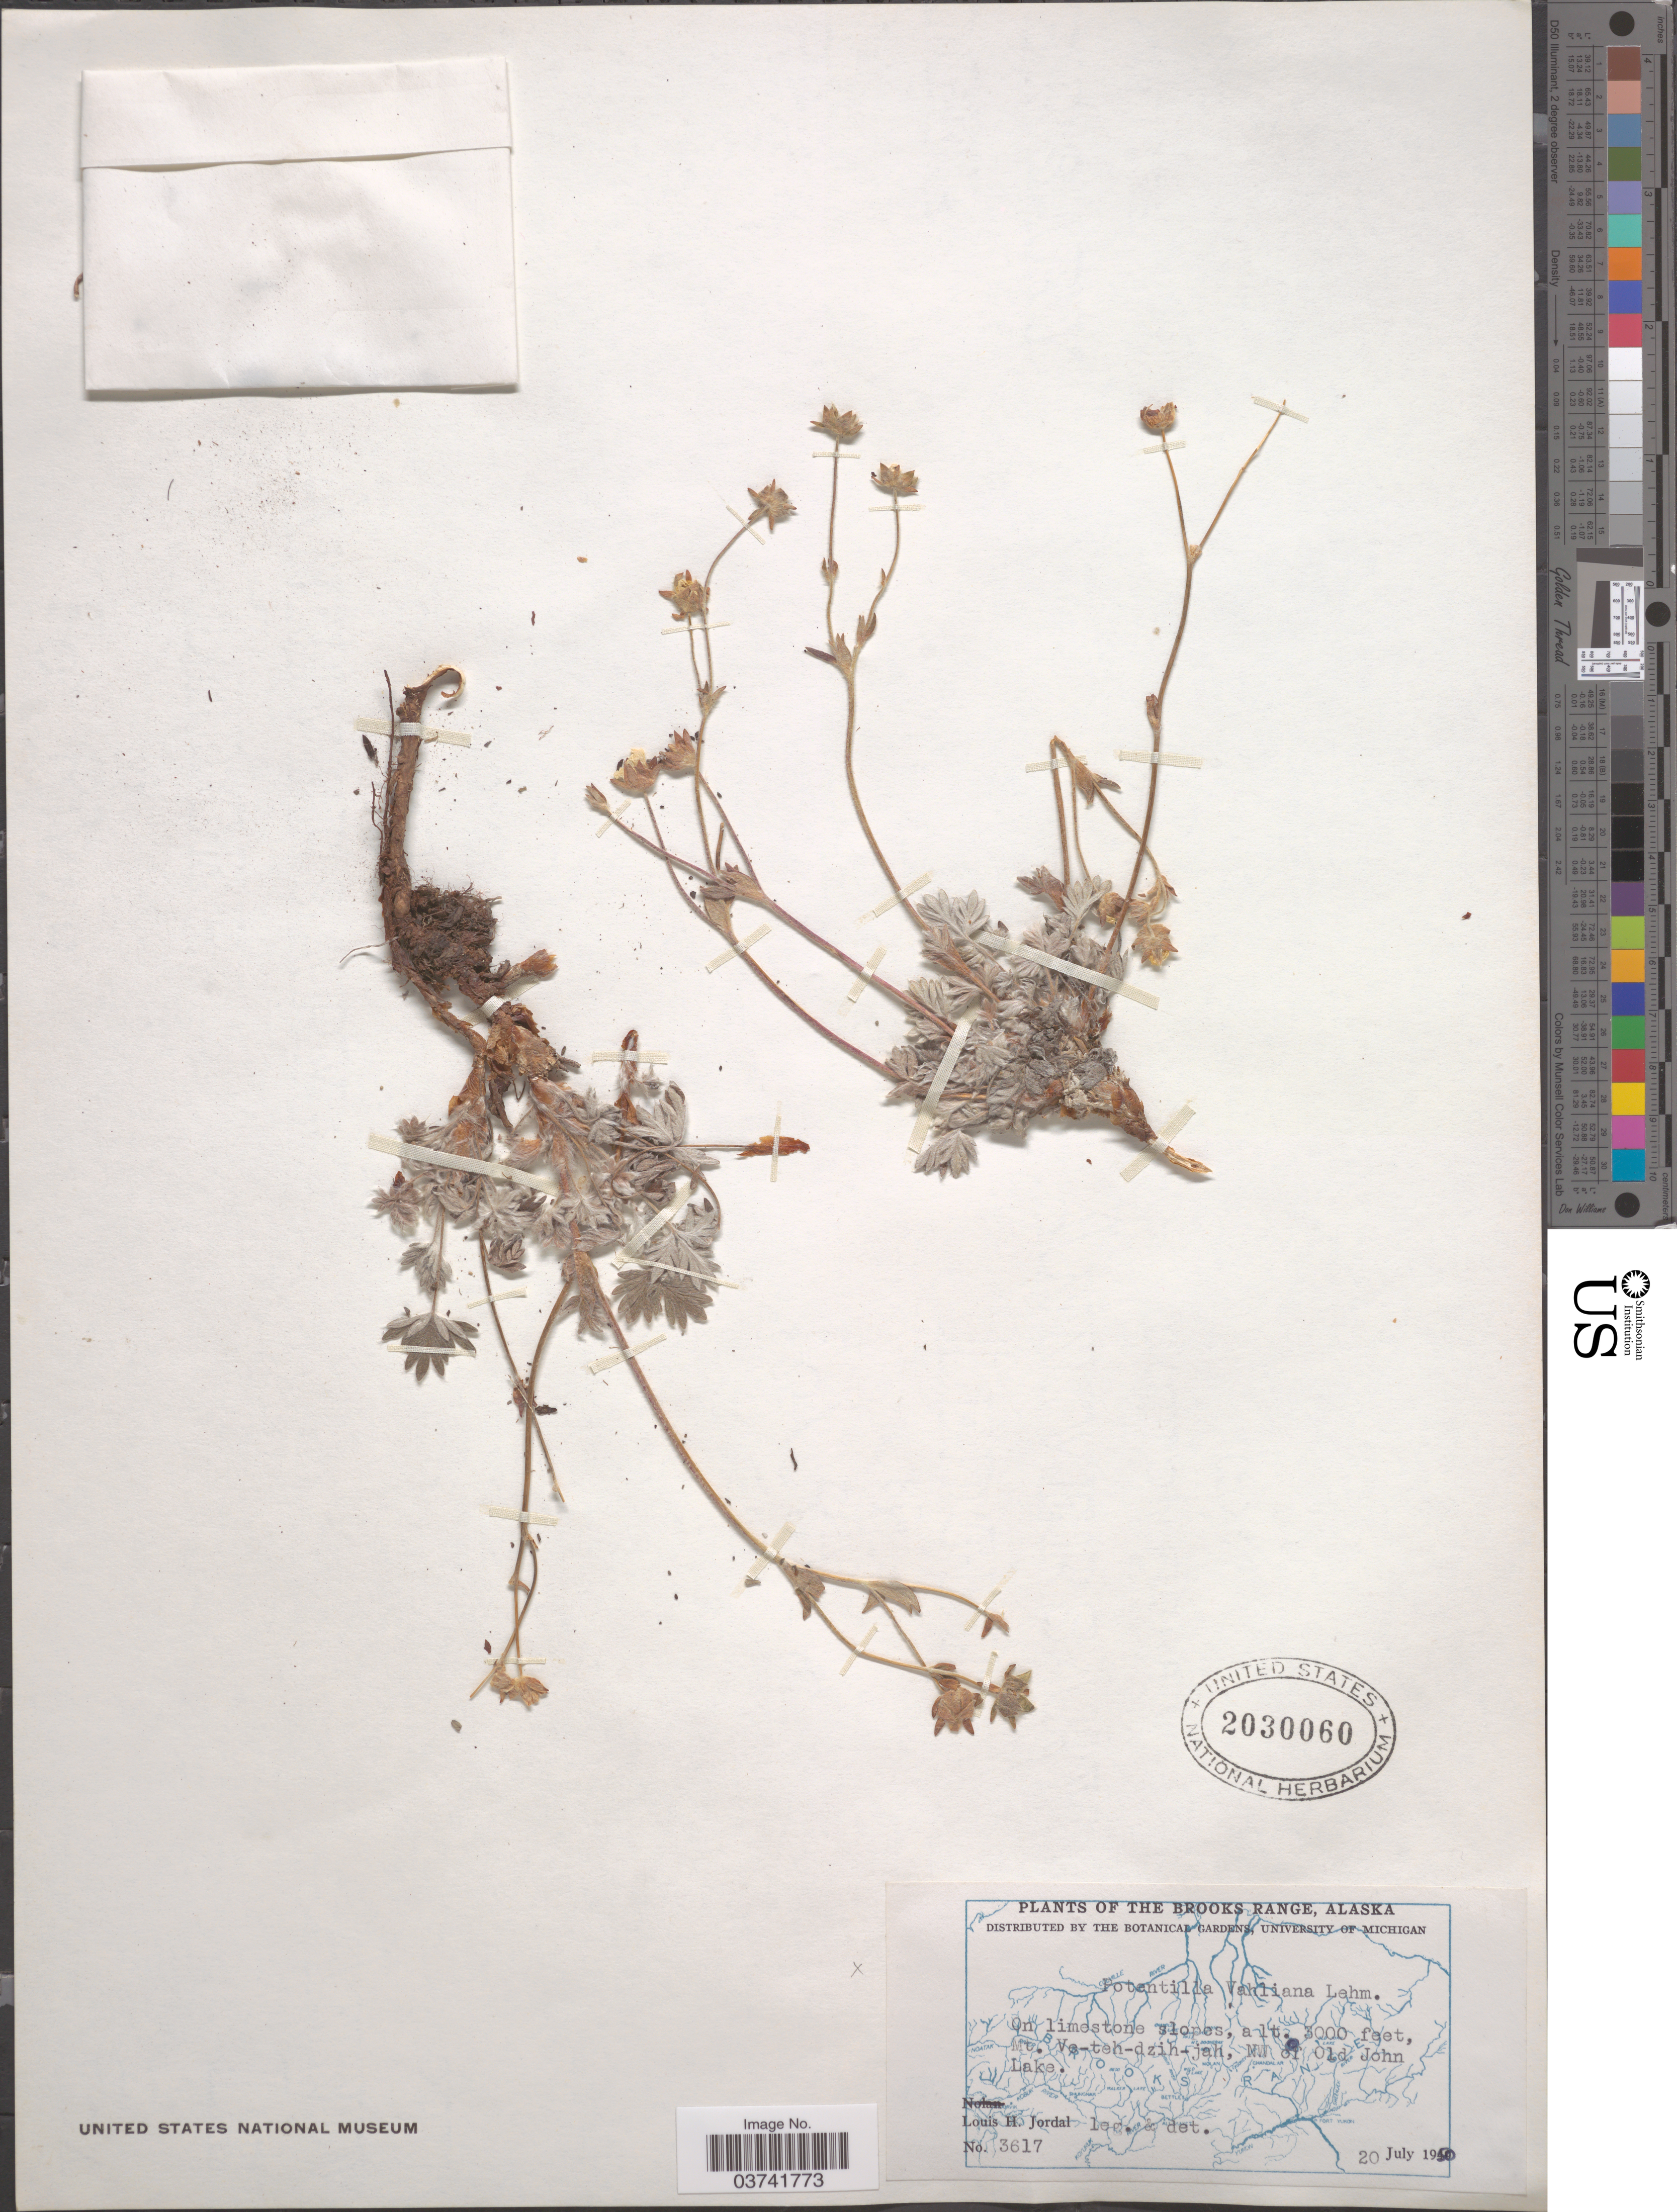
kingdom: Plantae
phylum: Tracheophyta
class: Magnoliopsida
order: Rosales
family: Rosaceae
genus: Potentilla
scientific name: Potentilla vahliana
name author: Lehm.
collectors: L. Jordal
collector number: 3617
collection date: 1950-07-20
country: United States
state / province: Alaska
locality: The Brooks Range. Mt. Ve-teh-dzih-jah, NW of Old John Lake.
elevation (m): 914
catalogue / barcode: US 2030060